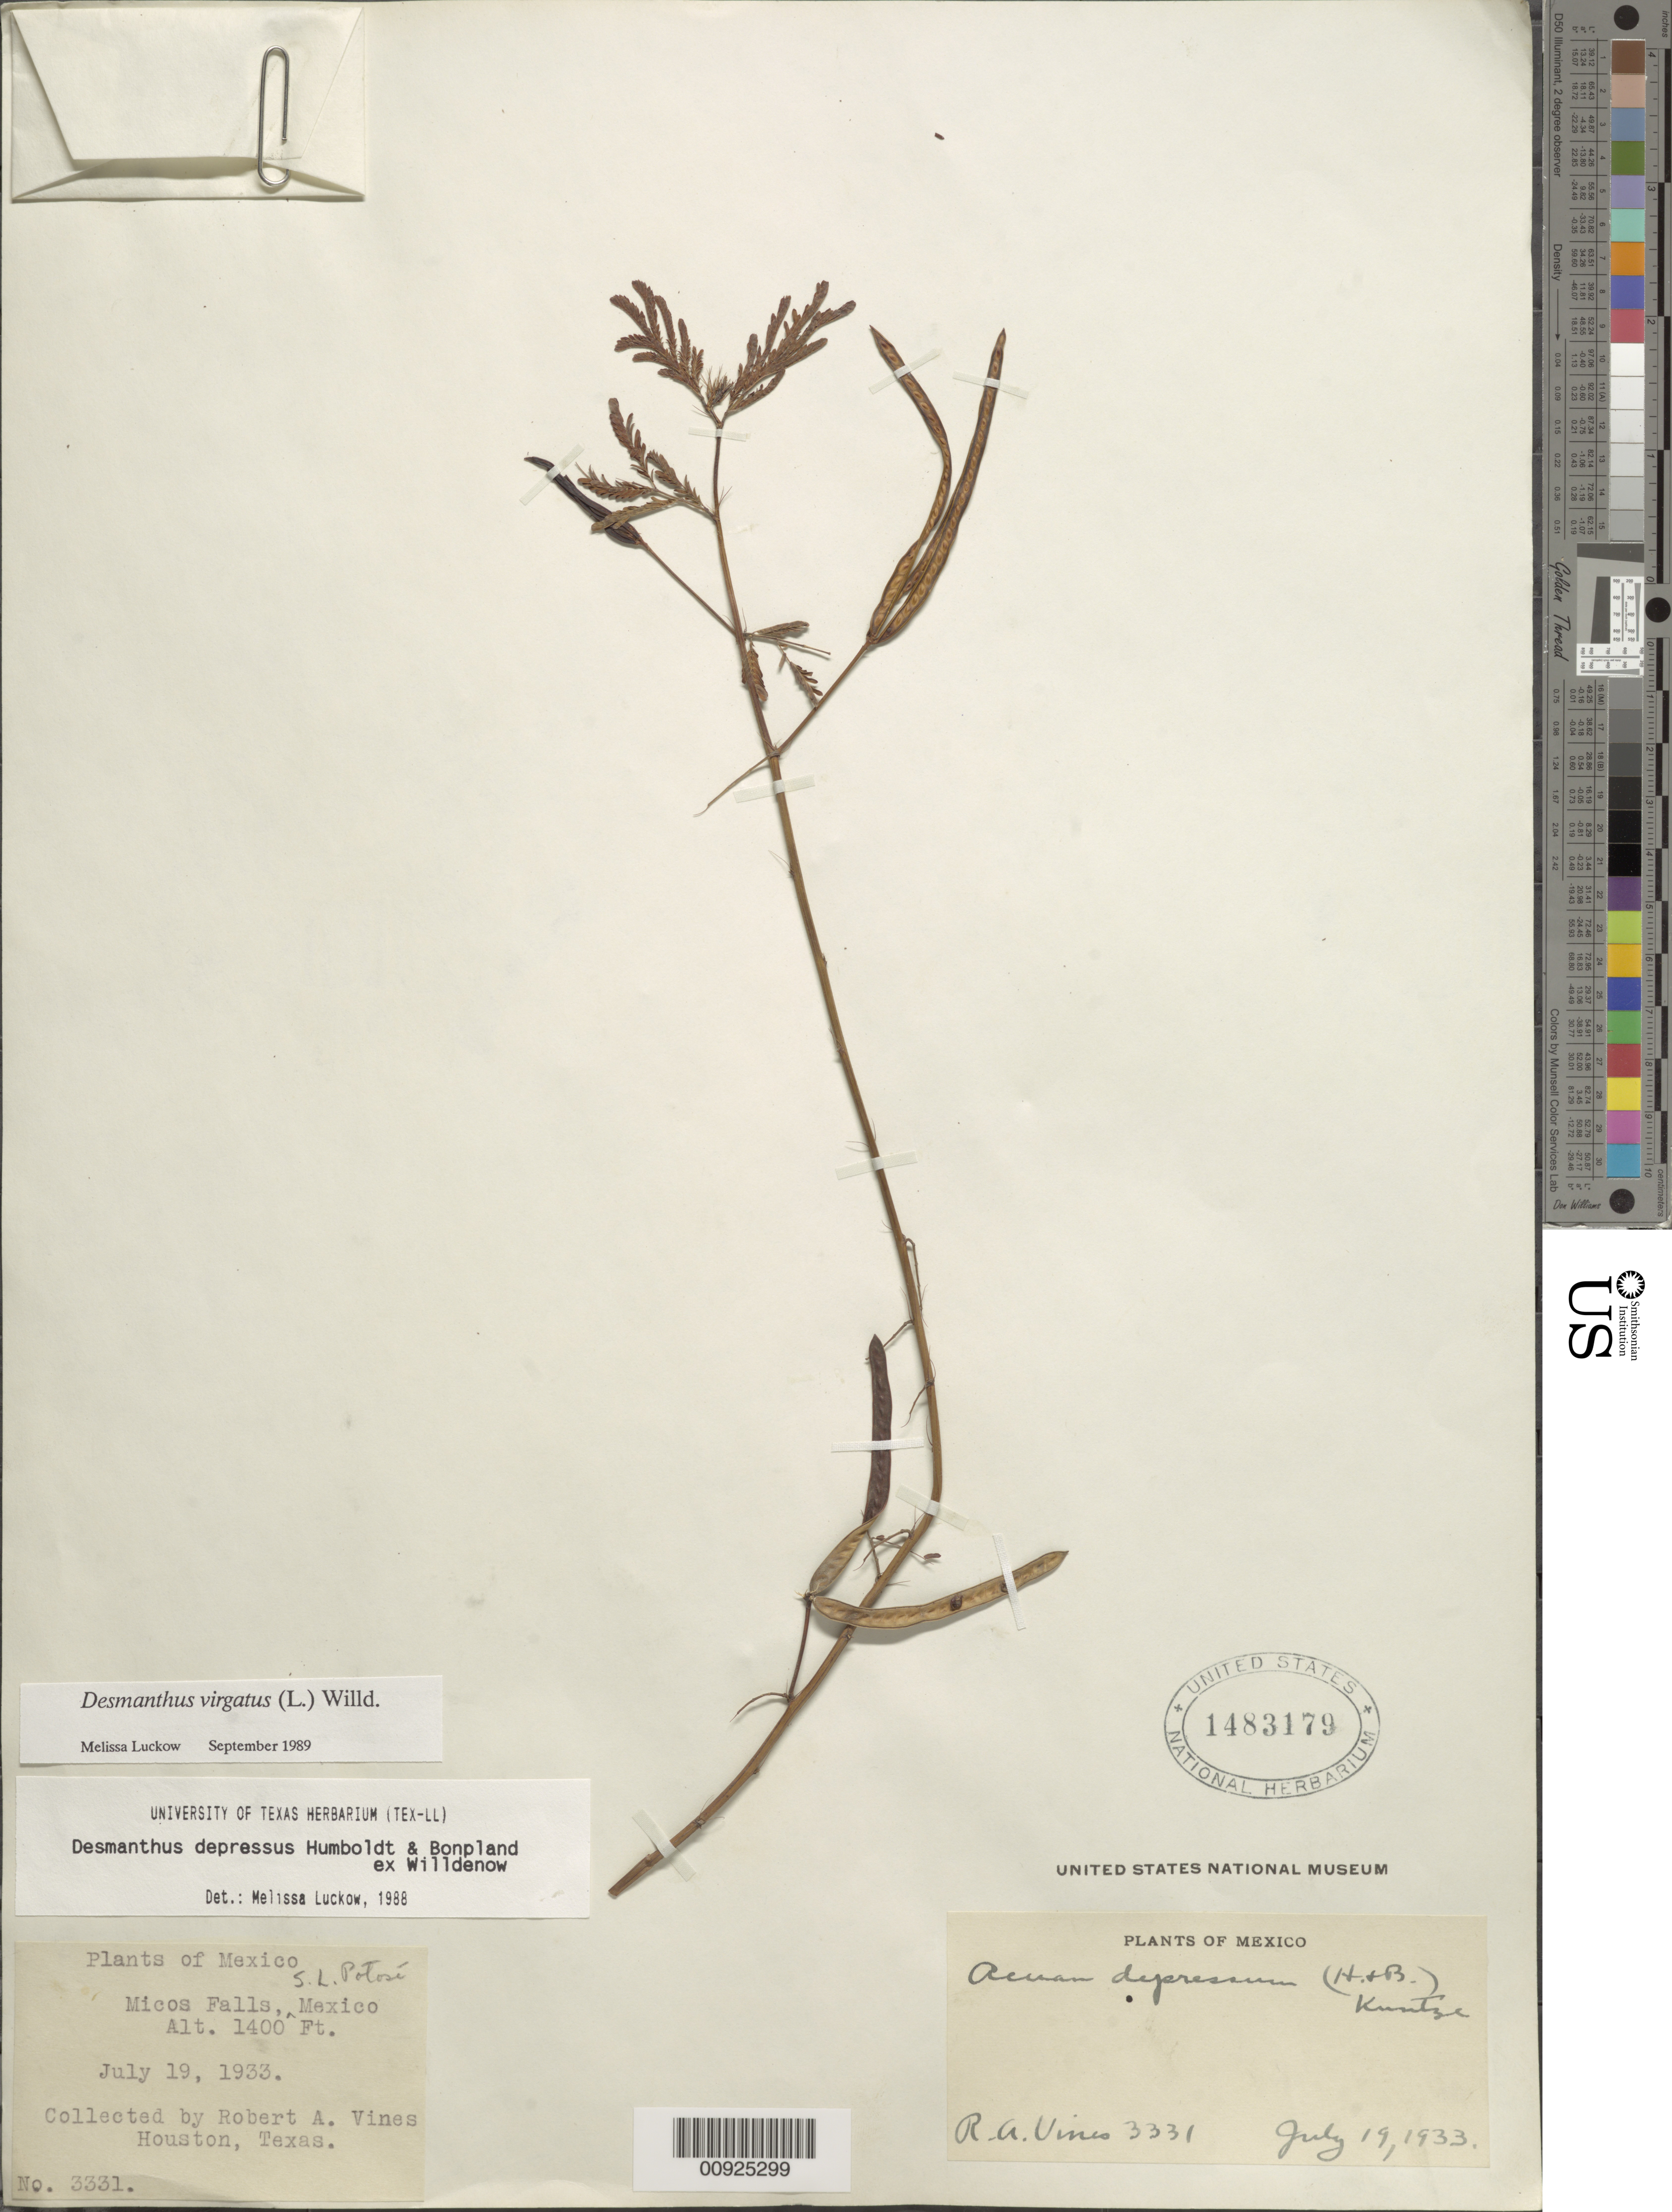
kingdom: Plantae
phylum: Tracheophyta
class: Magnoliopsida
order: Fabales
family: Fabaceae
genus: Desmanthus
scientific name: Desmanthus virgatus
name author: (L.) Willd.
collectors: R. Vines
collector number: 3331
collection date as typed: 14 Jul 1933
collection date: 1933-07-14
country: Mexico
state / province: San Luis Potosí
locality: Micos Falls, San Luis Potosí.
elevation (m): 427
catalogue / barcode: US 1483179